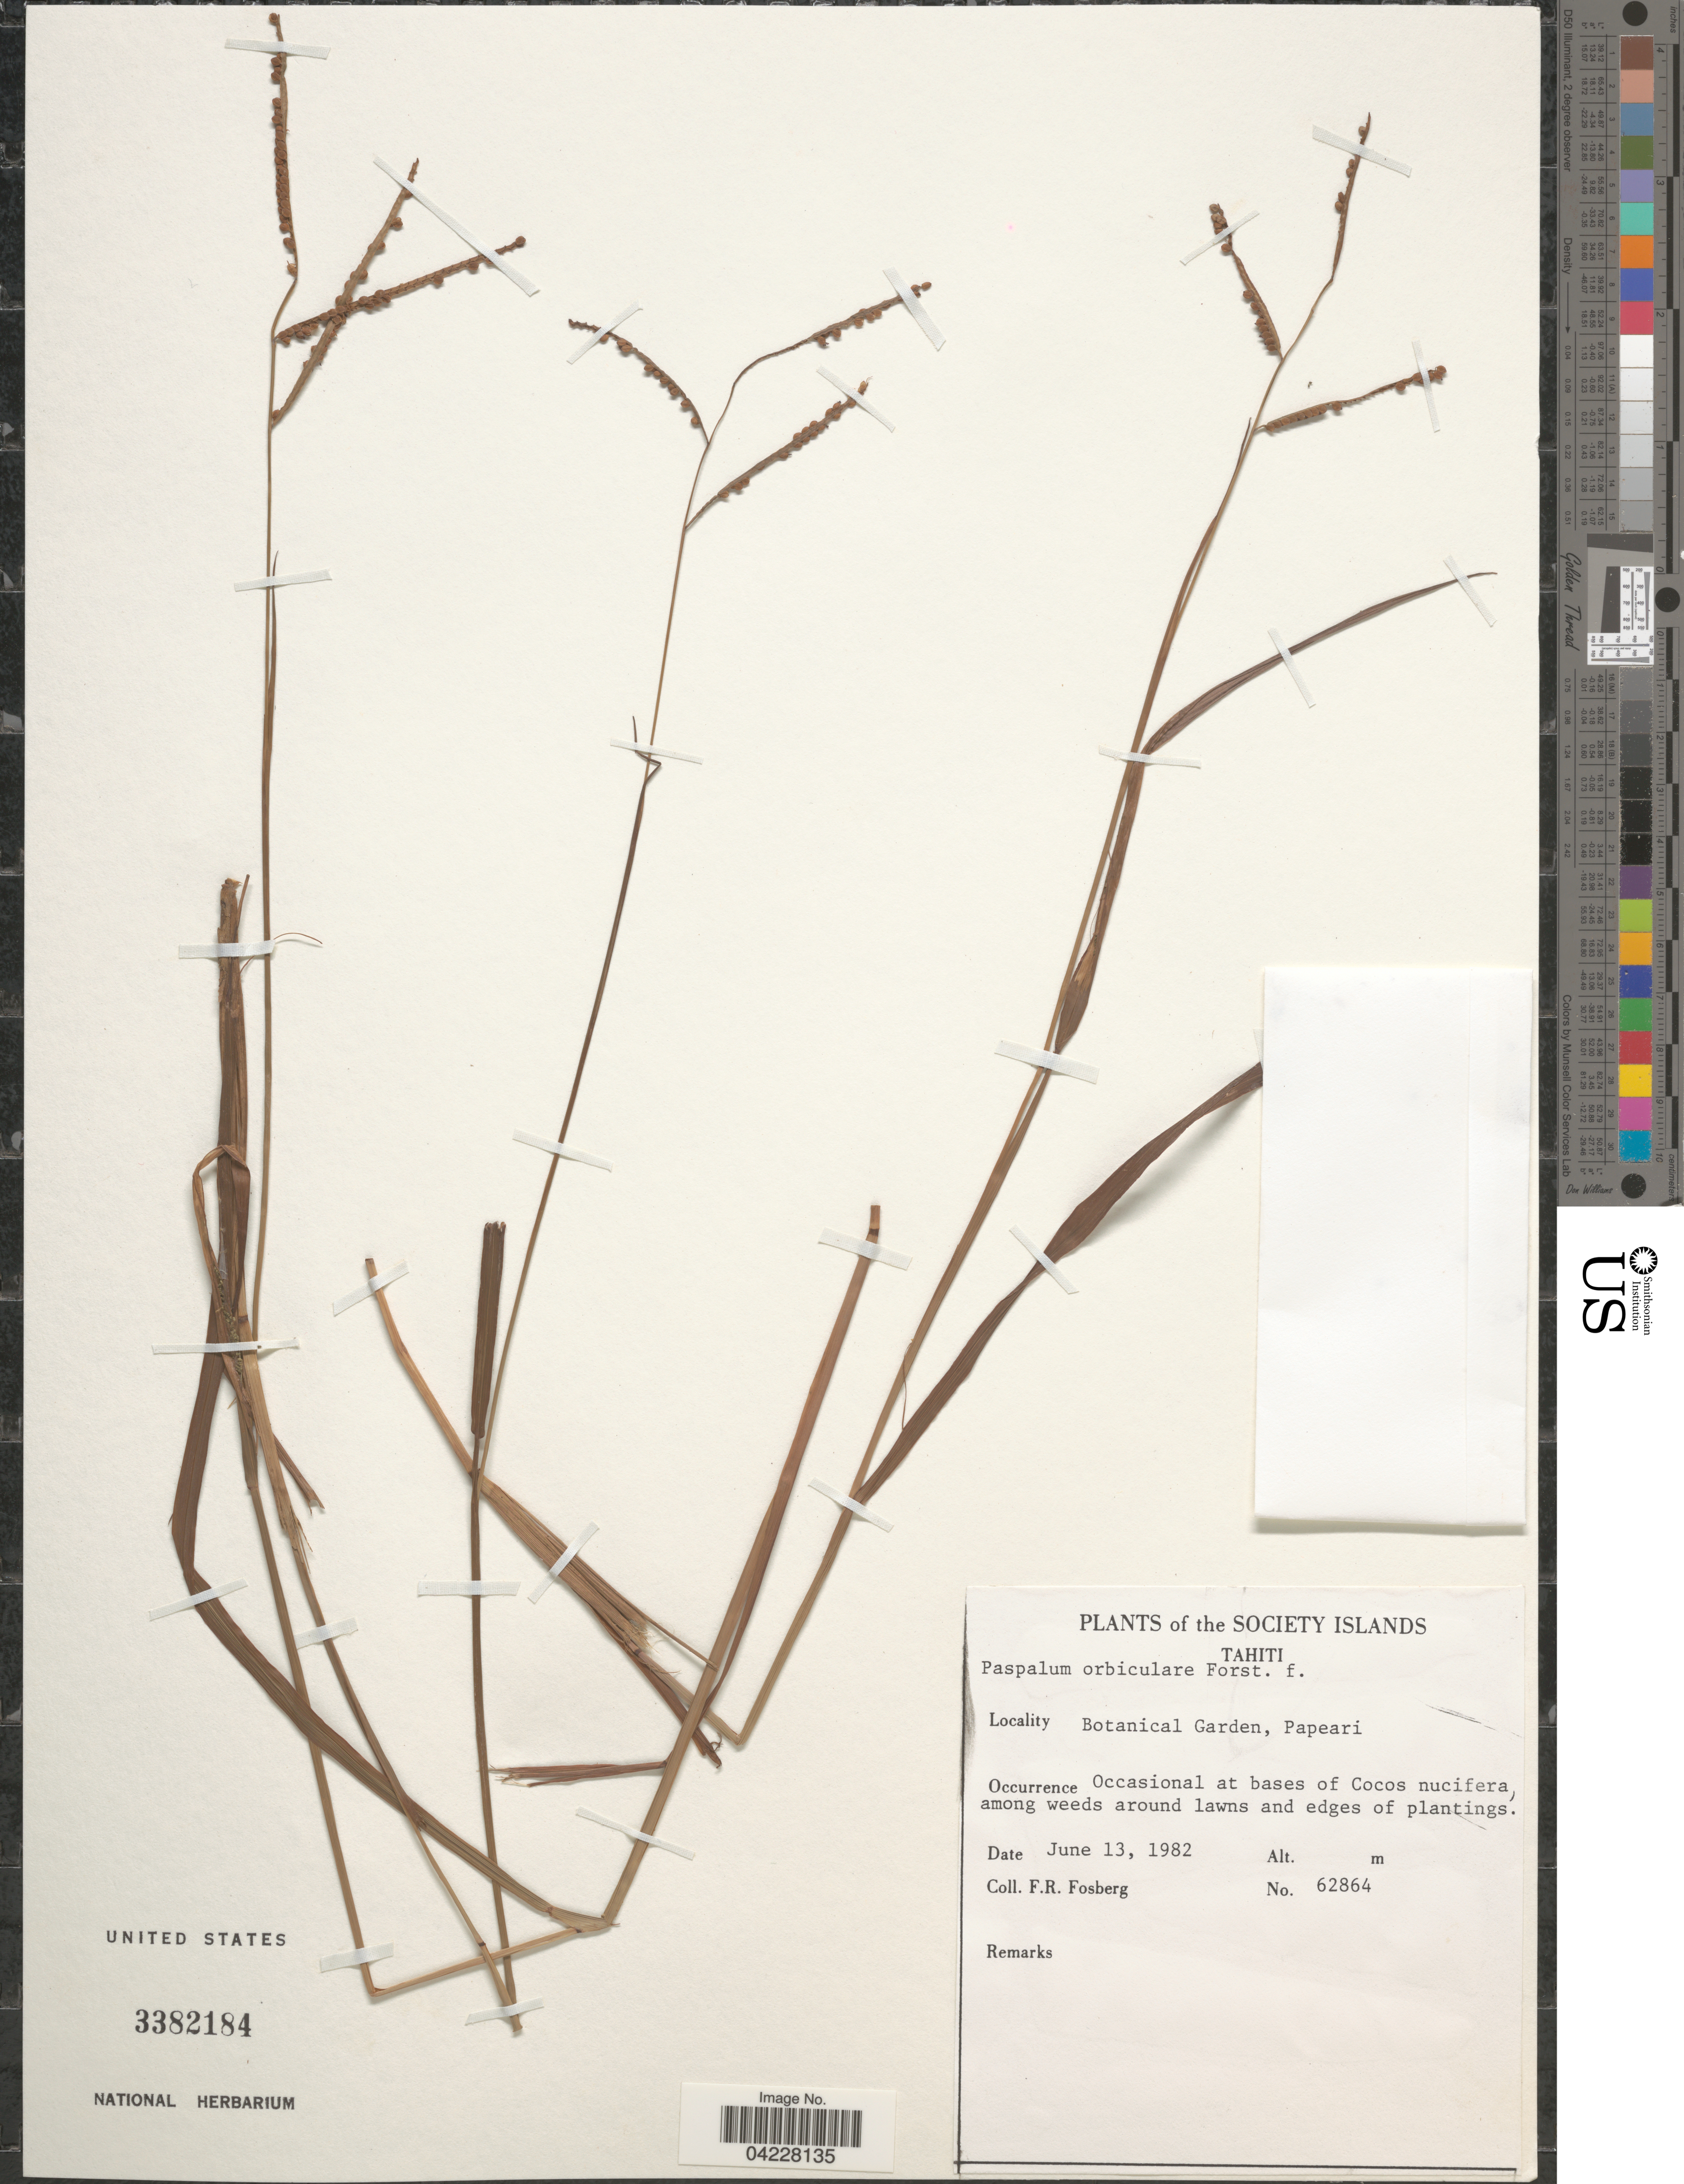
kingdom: Plantae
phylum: Tracheophyta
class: Liliopsida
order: Poales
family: Poaceae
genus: Paspalum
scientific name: Paspalum orbiculare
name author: G. Forst.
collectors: F. R. Fosberg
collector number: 62864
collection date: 1982-06-13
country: French Polynesia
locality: The Society Islands. Tahiti. Botanical Garden, Papeari.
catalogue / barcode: US 3382184